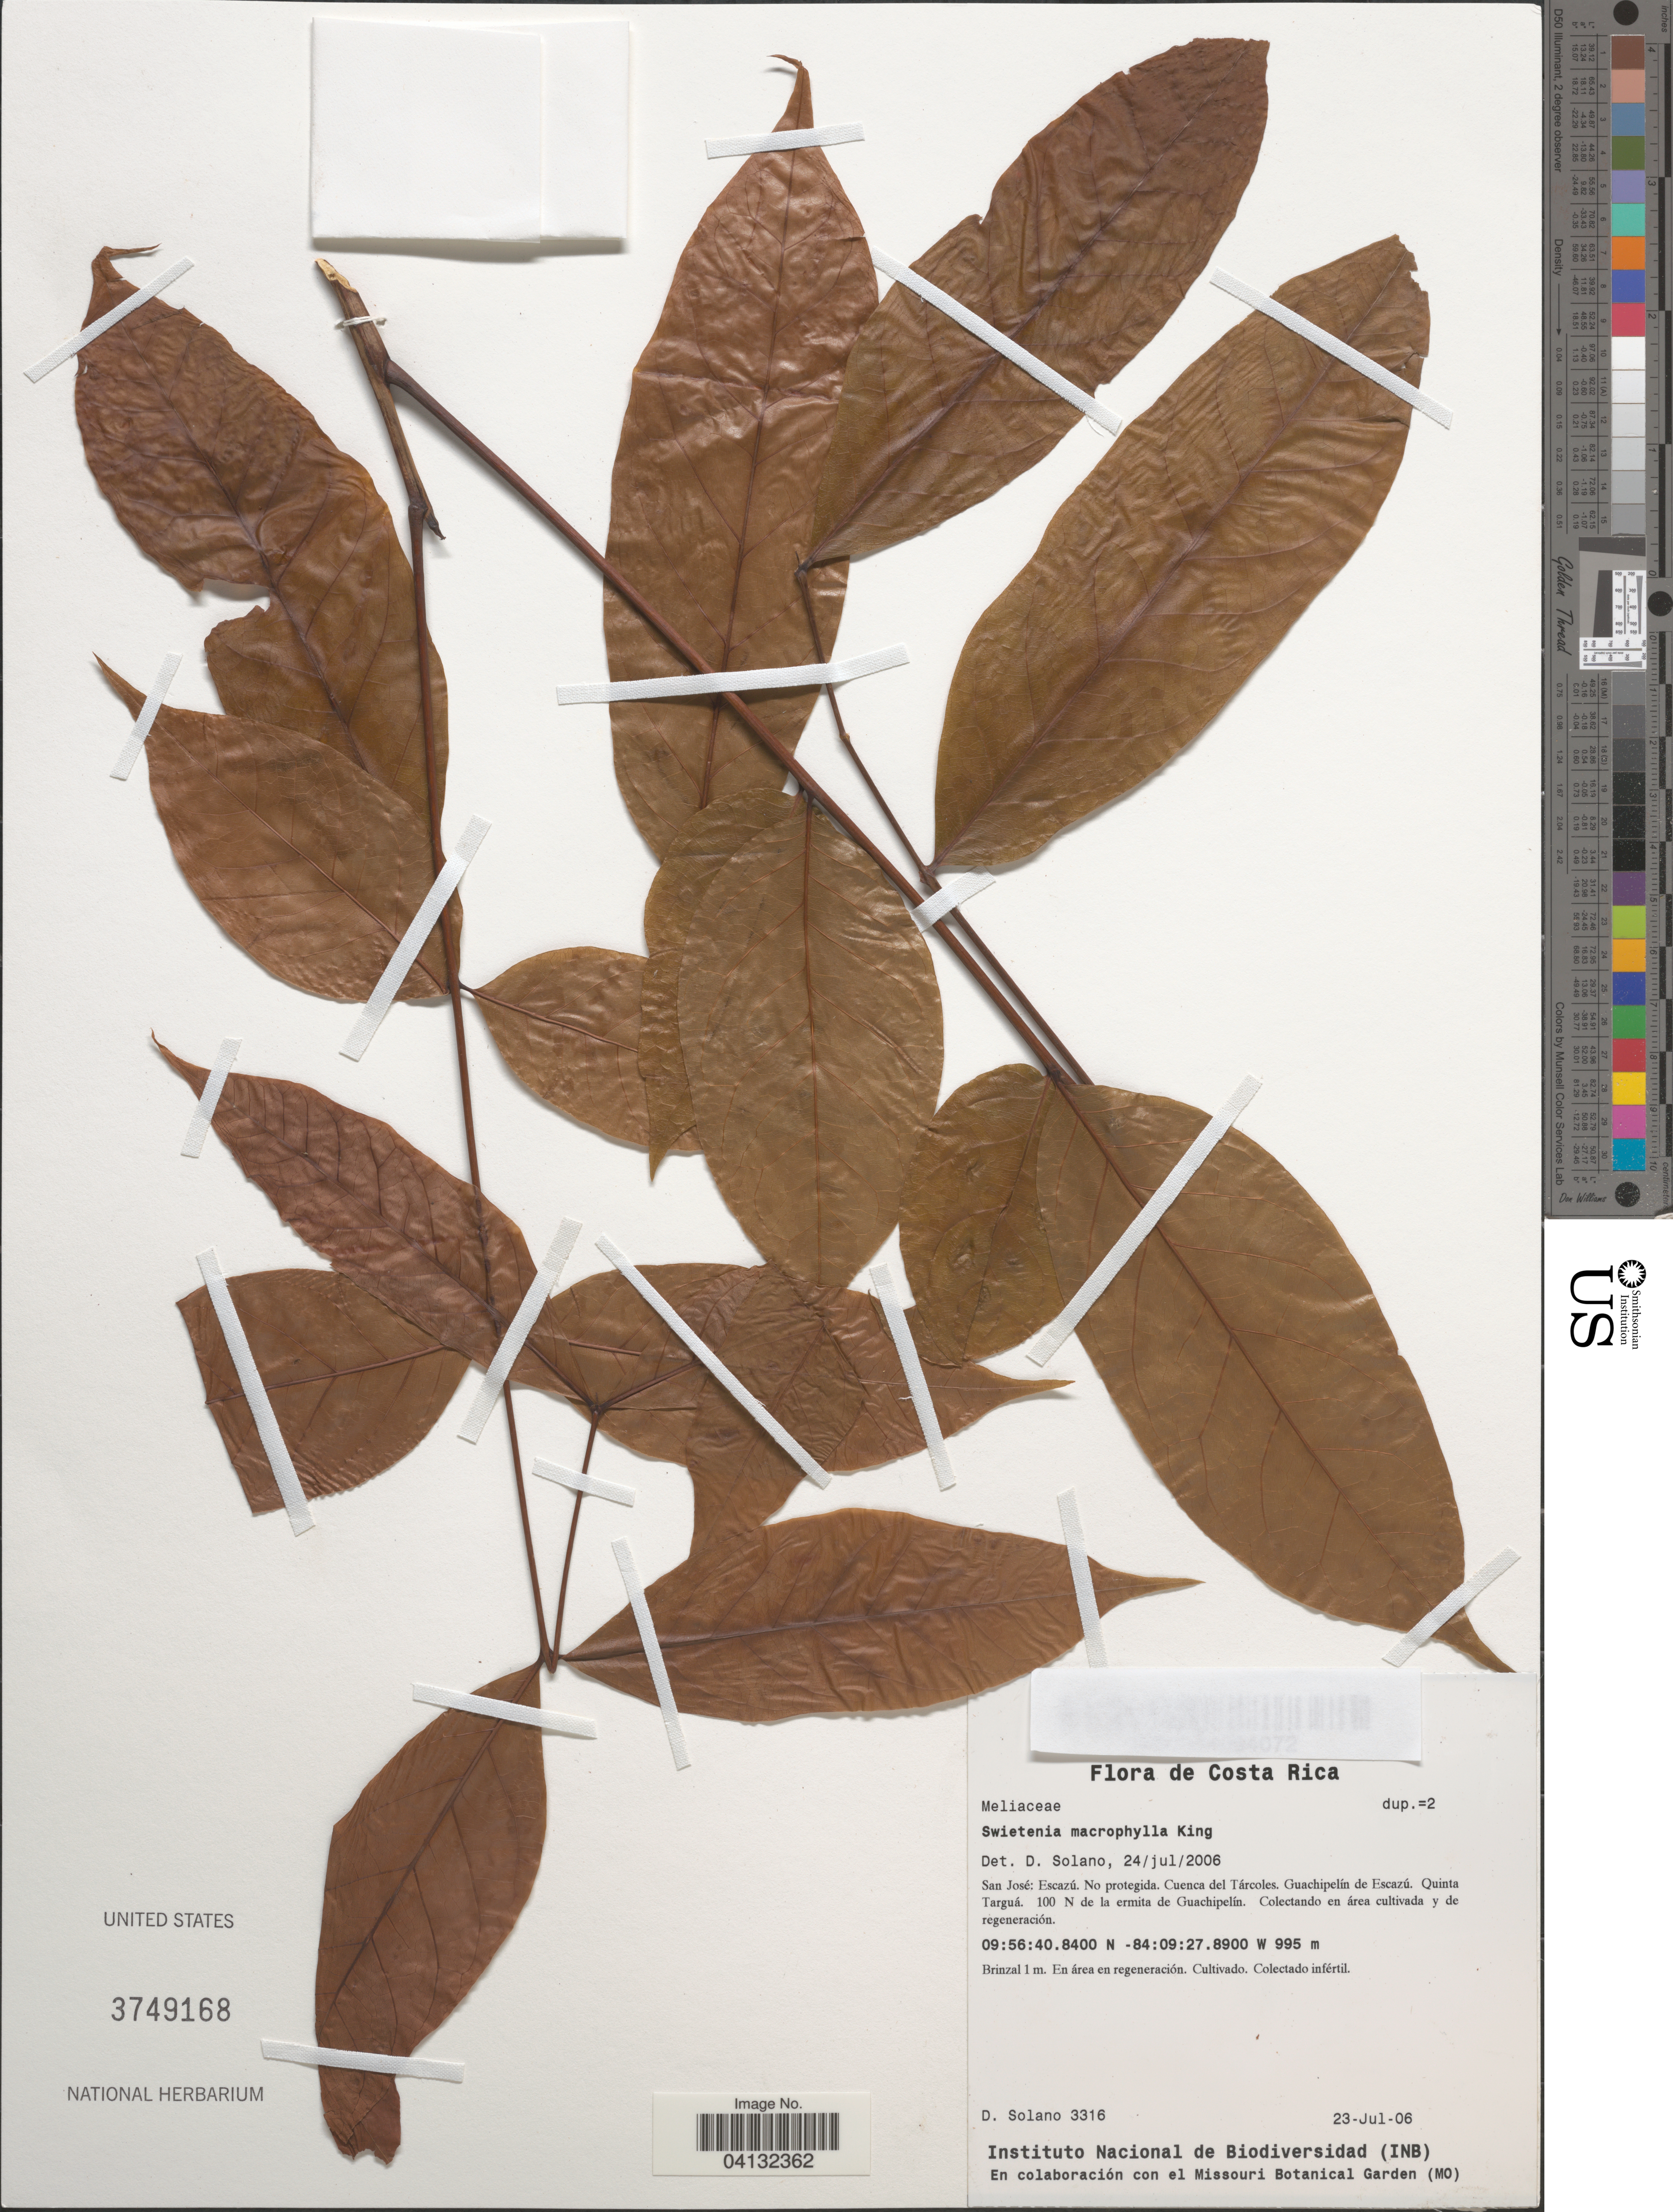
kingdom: Plantae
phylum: Tracheophyta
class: Magnoliopsida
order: Sapindales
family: Meliaceae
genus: Swietenia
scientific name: Swietenia macrophylla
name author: King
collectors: D. Solano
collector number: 3316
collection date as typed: Transcribed d/m/y: 23/7/6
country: Costa Rica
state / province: San José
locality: Escazú. No protegida. Cuenca del Tárcoles. Guachipelín de Escazú. Quinta Targuá. 100 N de la ermita de Guachipelín. Colectando en área cultivada y de regeneración.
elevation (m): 995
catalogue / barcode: US 3749168